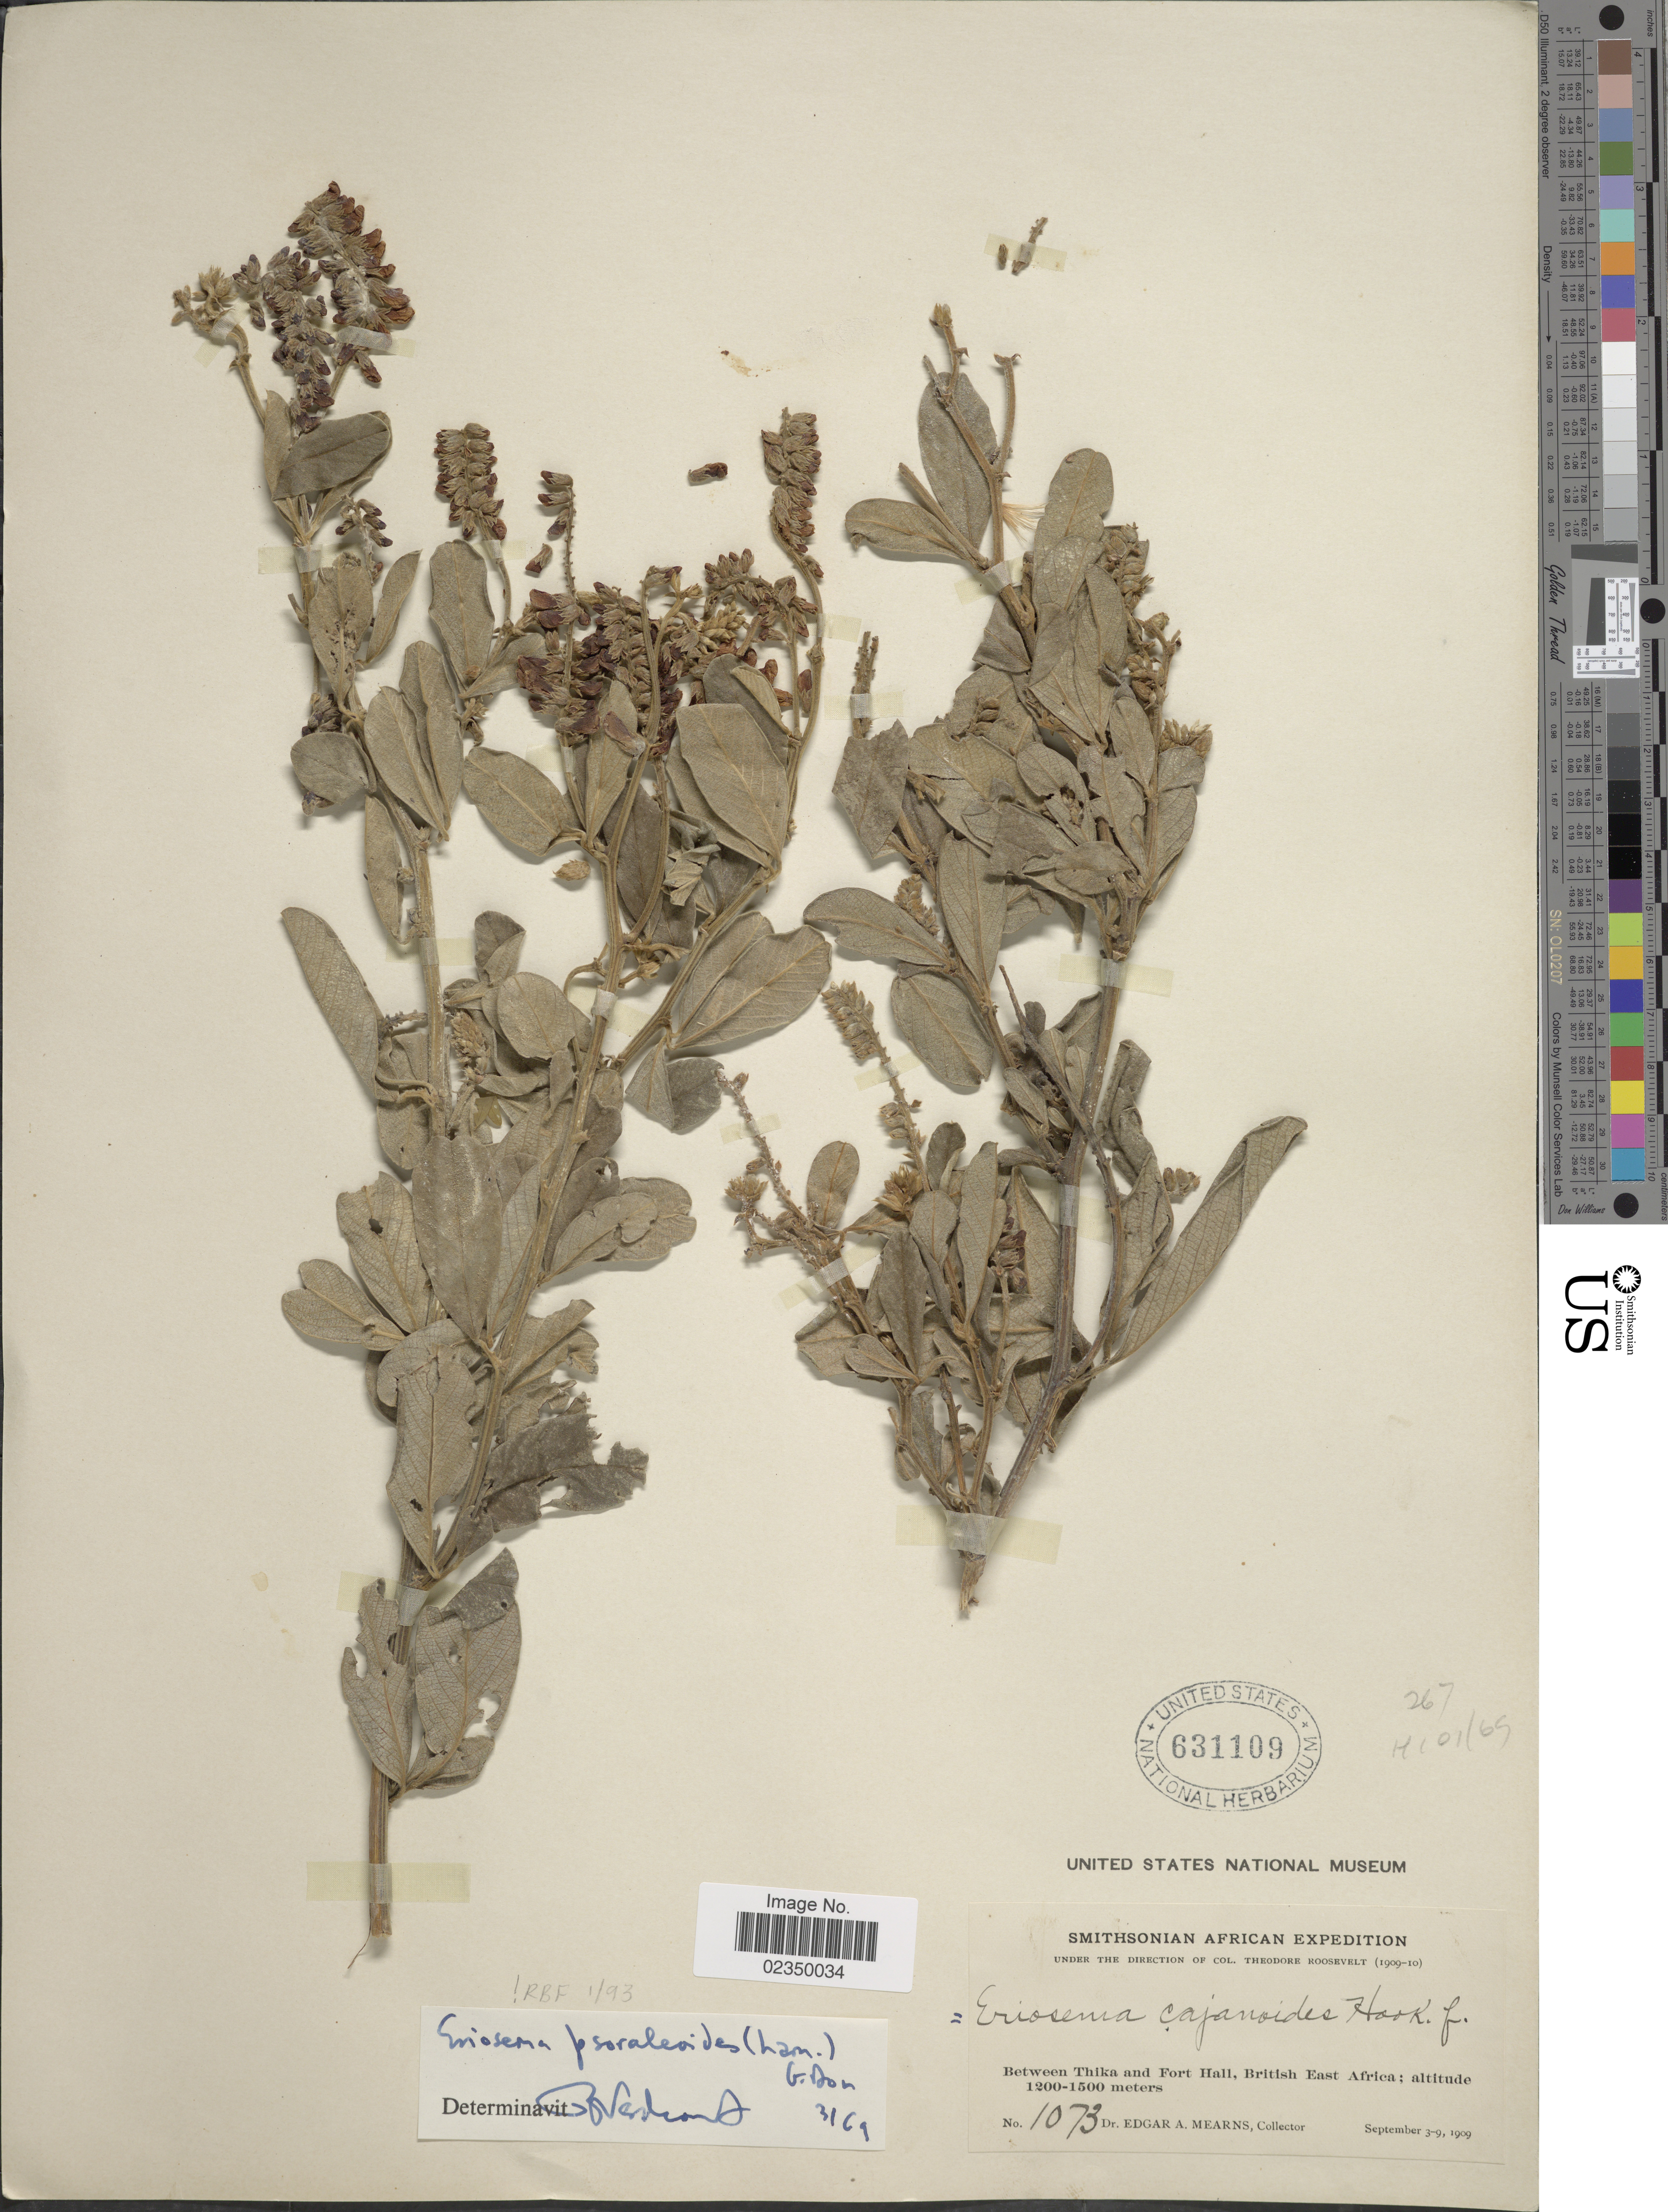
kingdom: Plantae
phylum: Tracheophyta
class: Magnoliopsida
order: Fabales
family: Fabaceae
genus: Eriosema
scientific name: Eriosema psoraloides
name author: (Lam.) G. Don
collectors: E. A. Mearns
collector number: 1073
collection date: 1909-09-03/1909-09-09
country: Kenya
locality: Between Thika and Fort Hall, British East Africa.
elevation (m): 1200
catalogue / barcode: US 631109